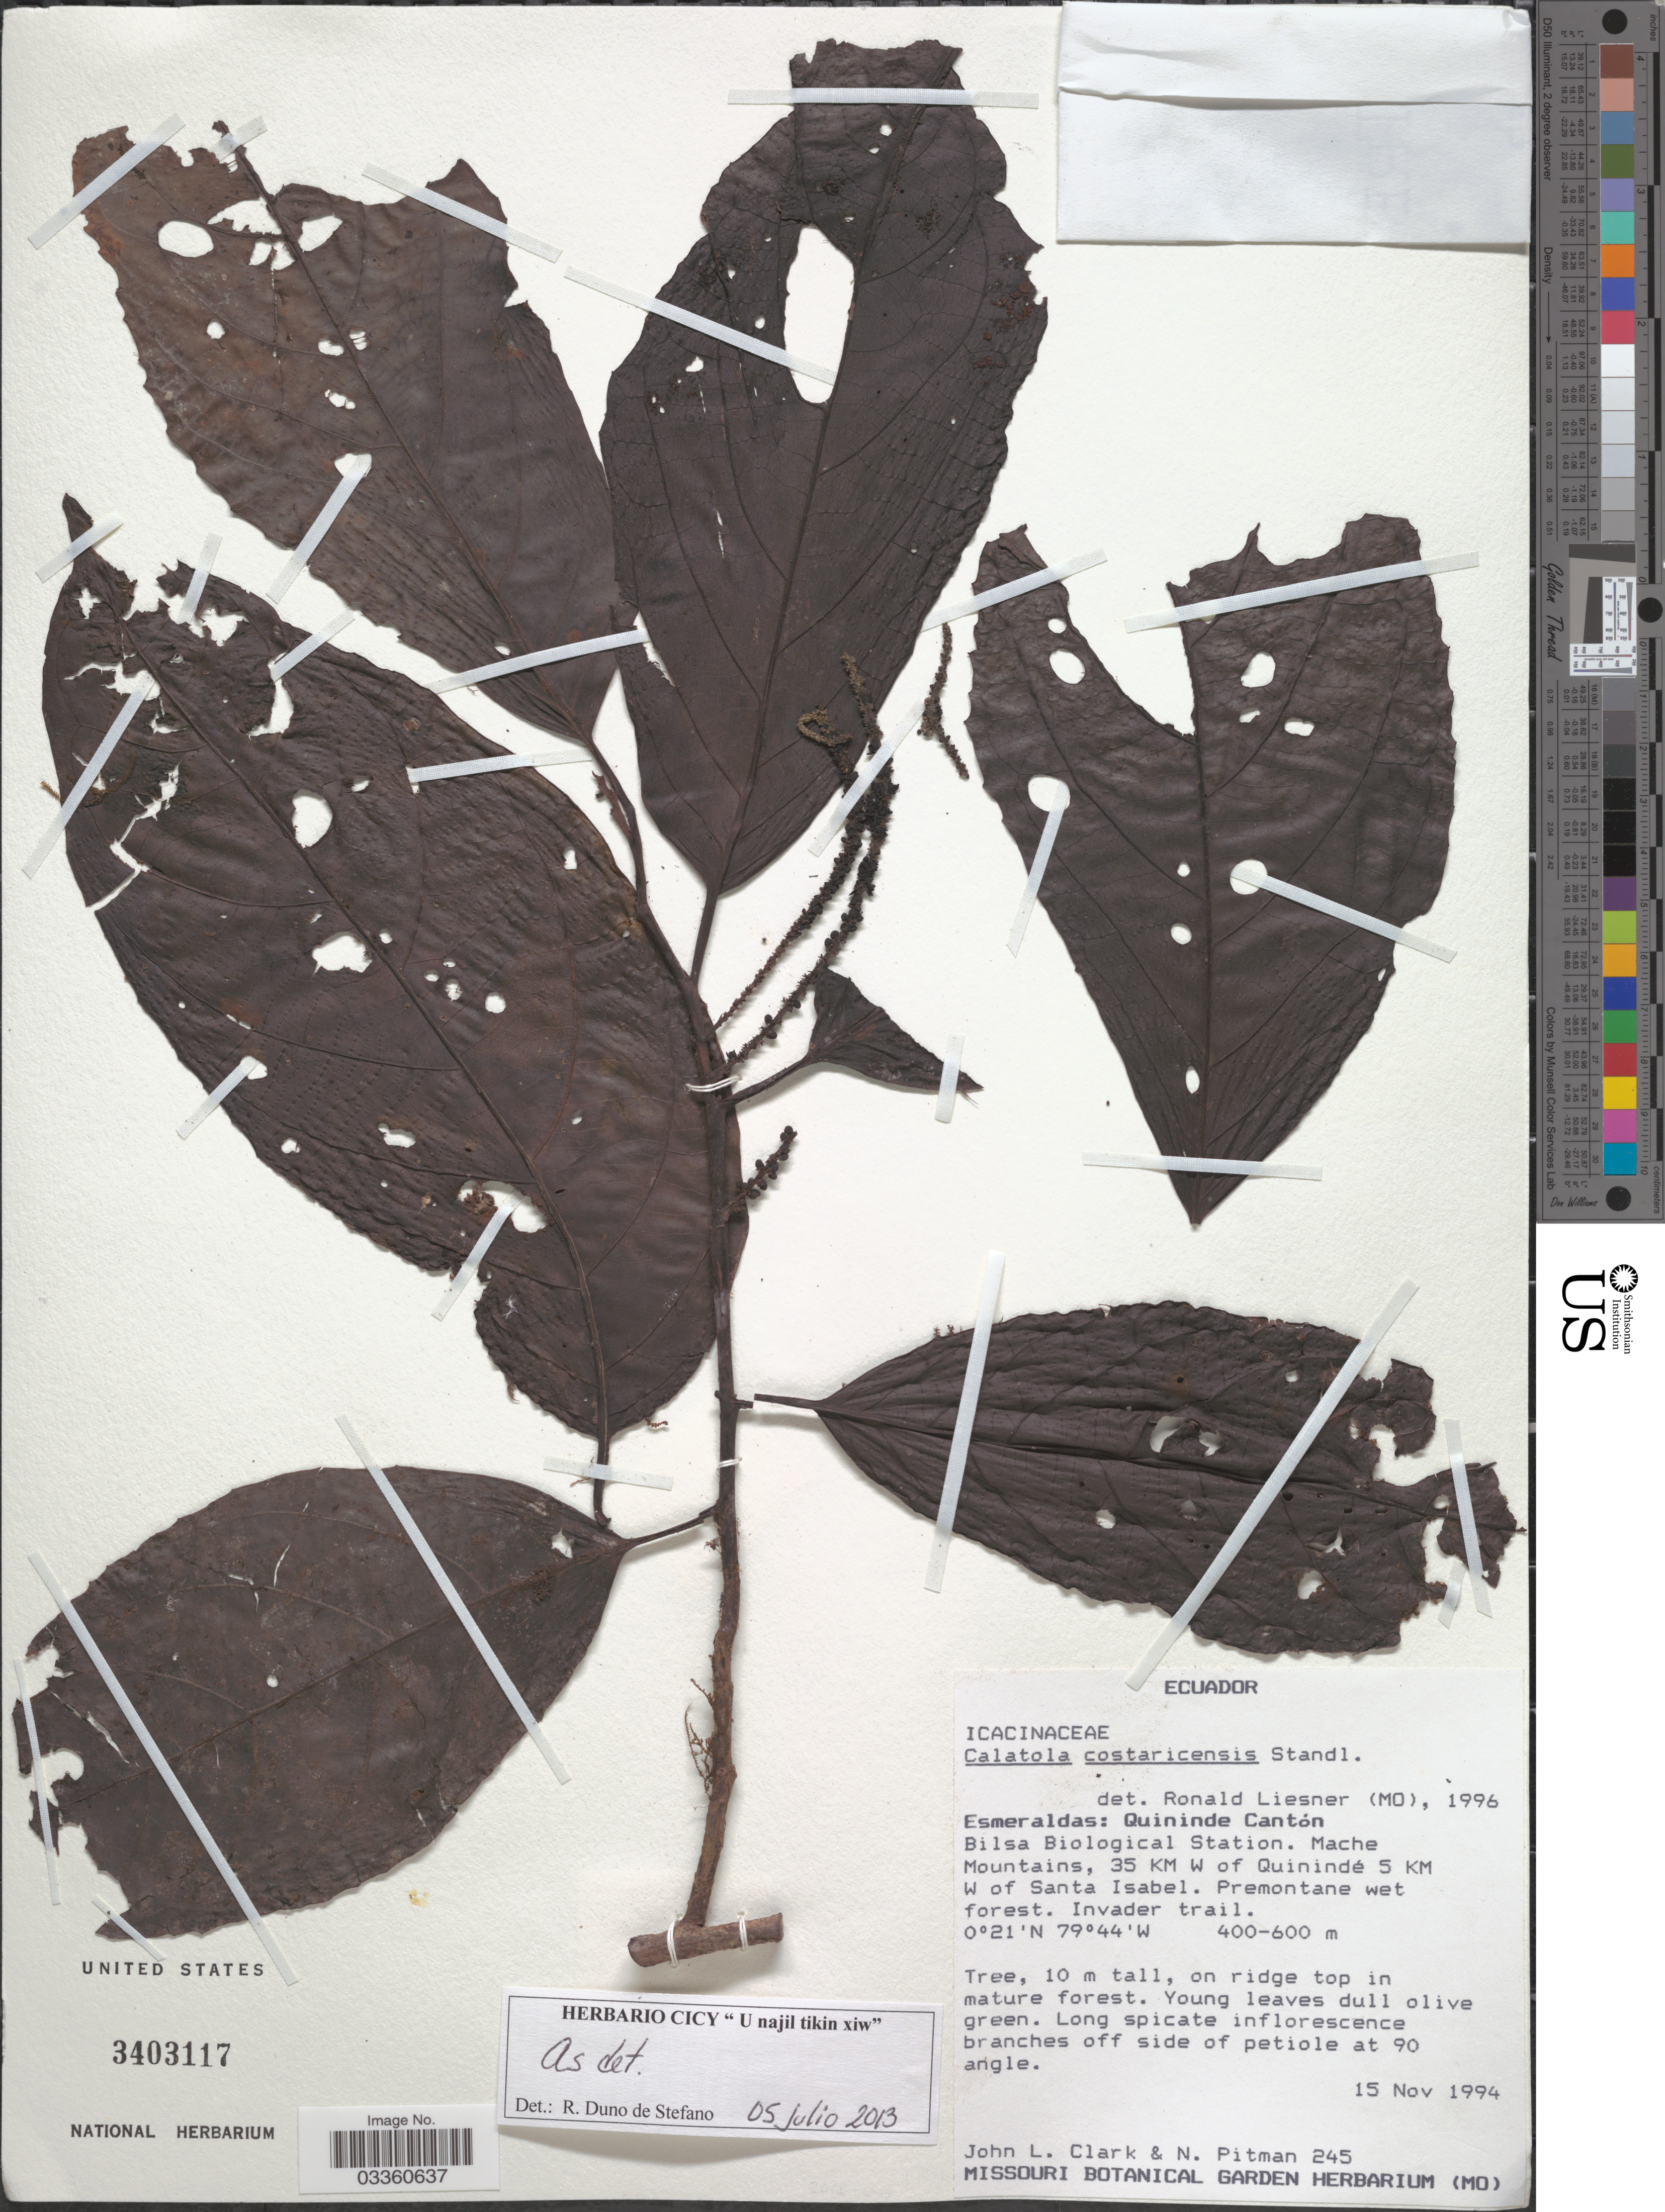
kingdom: Plantae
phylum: Tracheophyta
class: Magnoliopsida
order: Metteniusales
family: Metteniusaceae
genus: Calatola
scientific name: Calatola costaricensis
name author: Standl.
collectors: J. L. Clark & N. Pitman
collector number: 245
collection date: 1994-11-15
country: Ecuador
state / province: Esmeraldas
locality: Quininde Cantón, Bilsa Biological Station. Mache Mountains, 35 KM W of Quinindé 5 KM W of Santa Isabel.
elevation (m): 400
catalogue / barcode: US 3403117